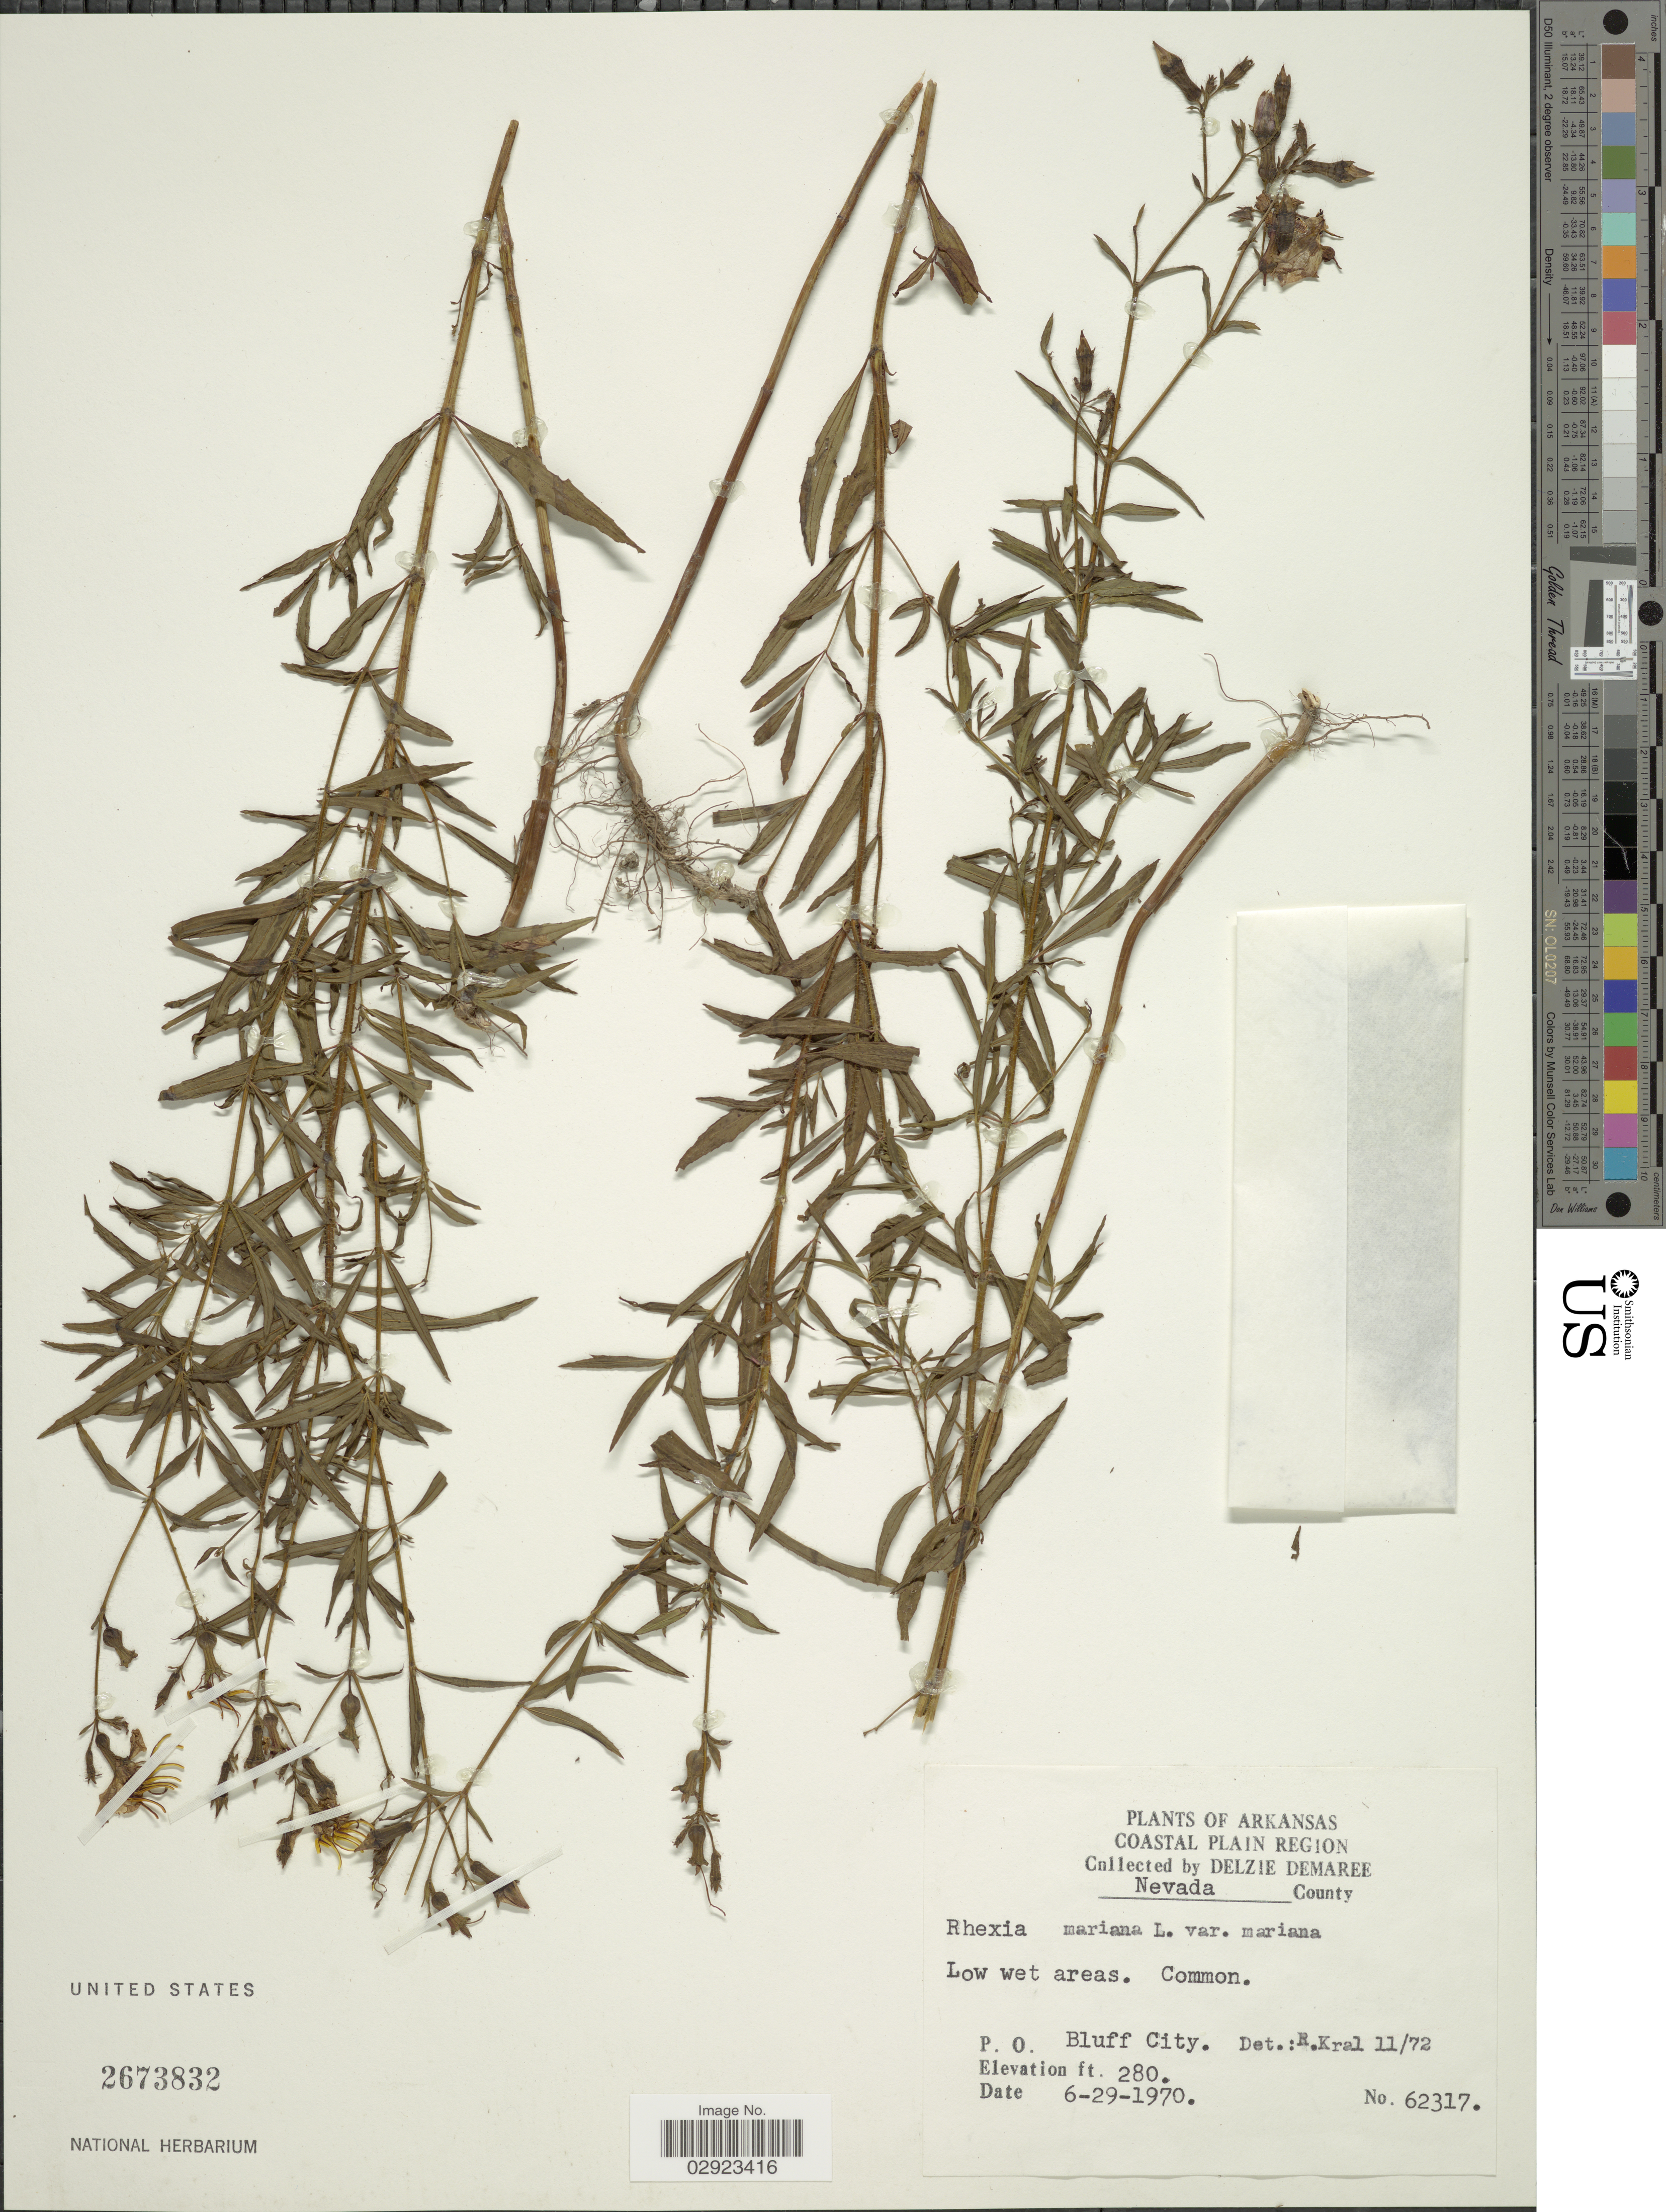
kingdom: Plantae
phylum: Tracheophyta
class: Magnoliopsida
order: Myrtales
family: Melastomataceae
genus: Rhexia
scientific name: Rhexia mariana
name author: L.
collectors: D. Damaree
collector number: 62317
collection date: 1970-06-29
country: United States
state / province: Arkansas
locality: Coastal Plain Region, Nevada County, P.O. Bluff City.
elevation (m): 85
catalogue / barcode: US 2673832